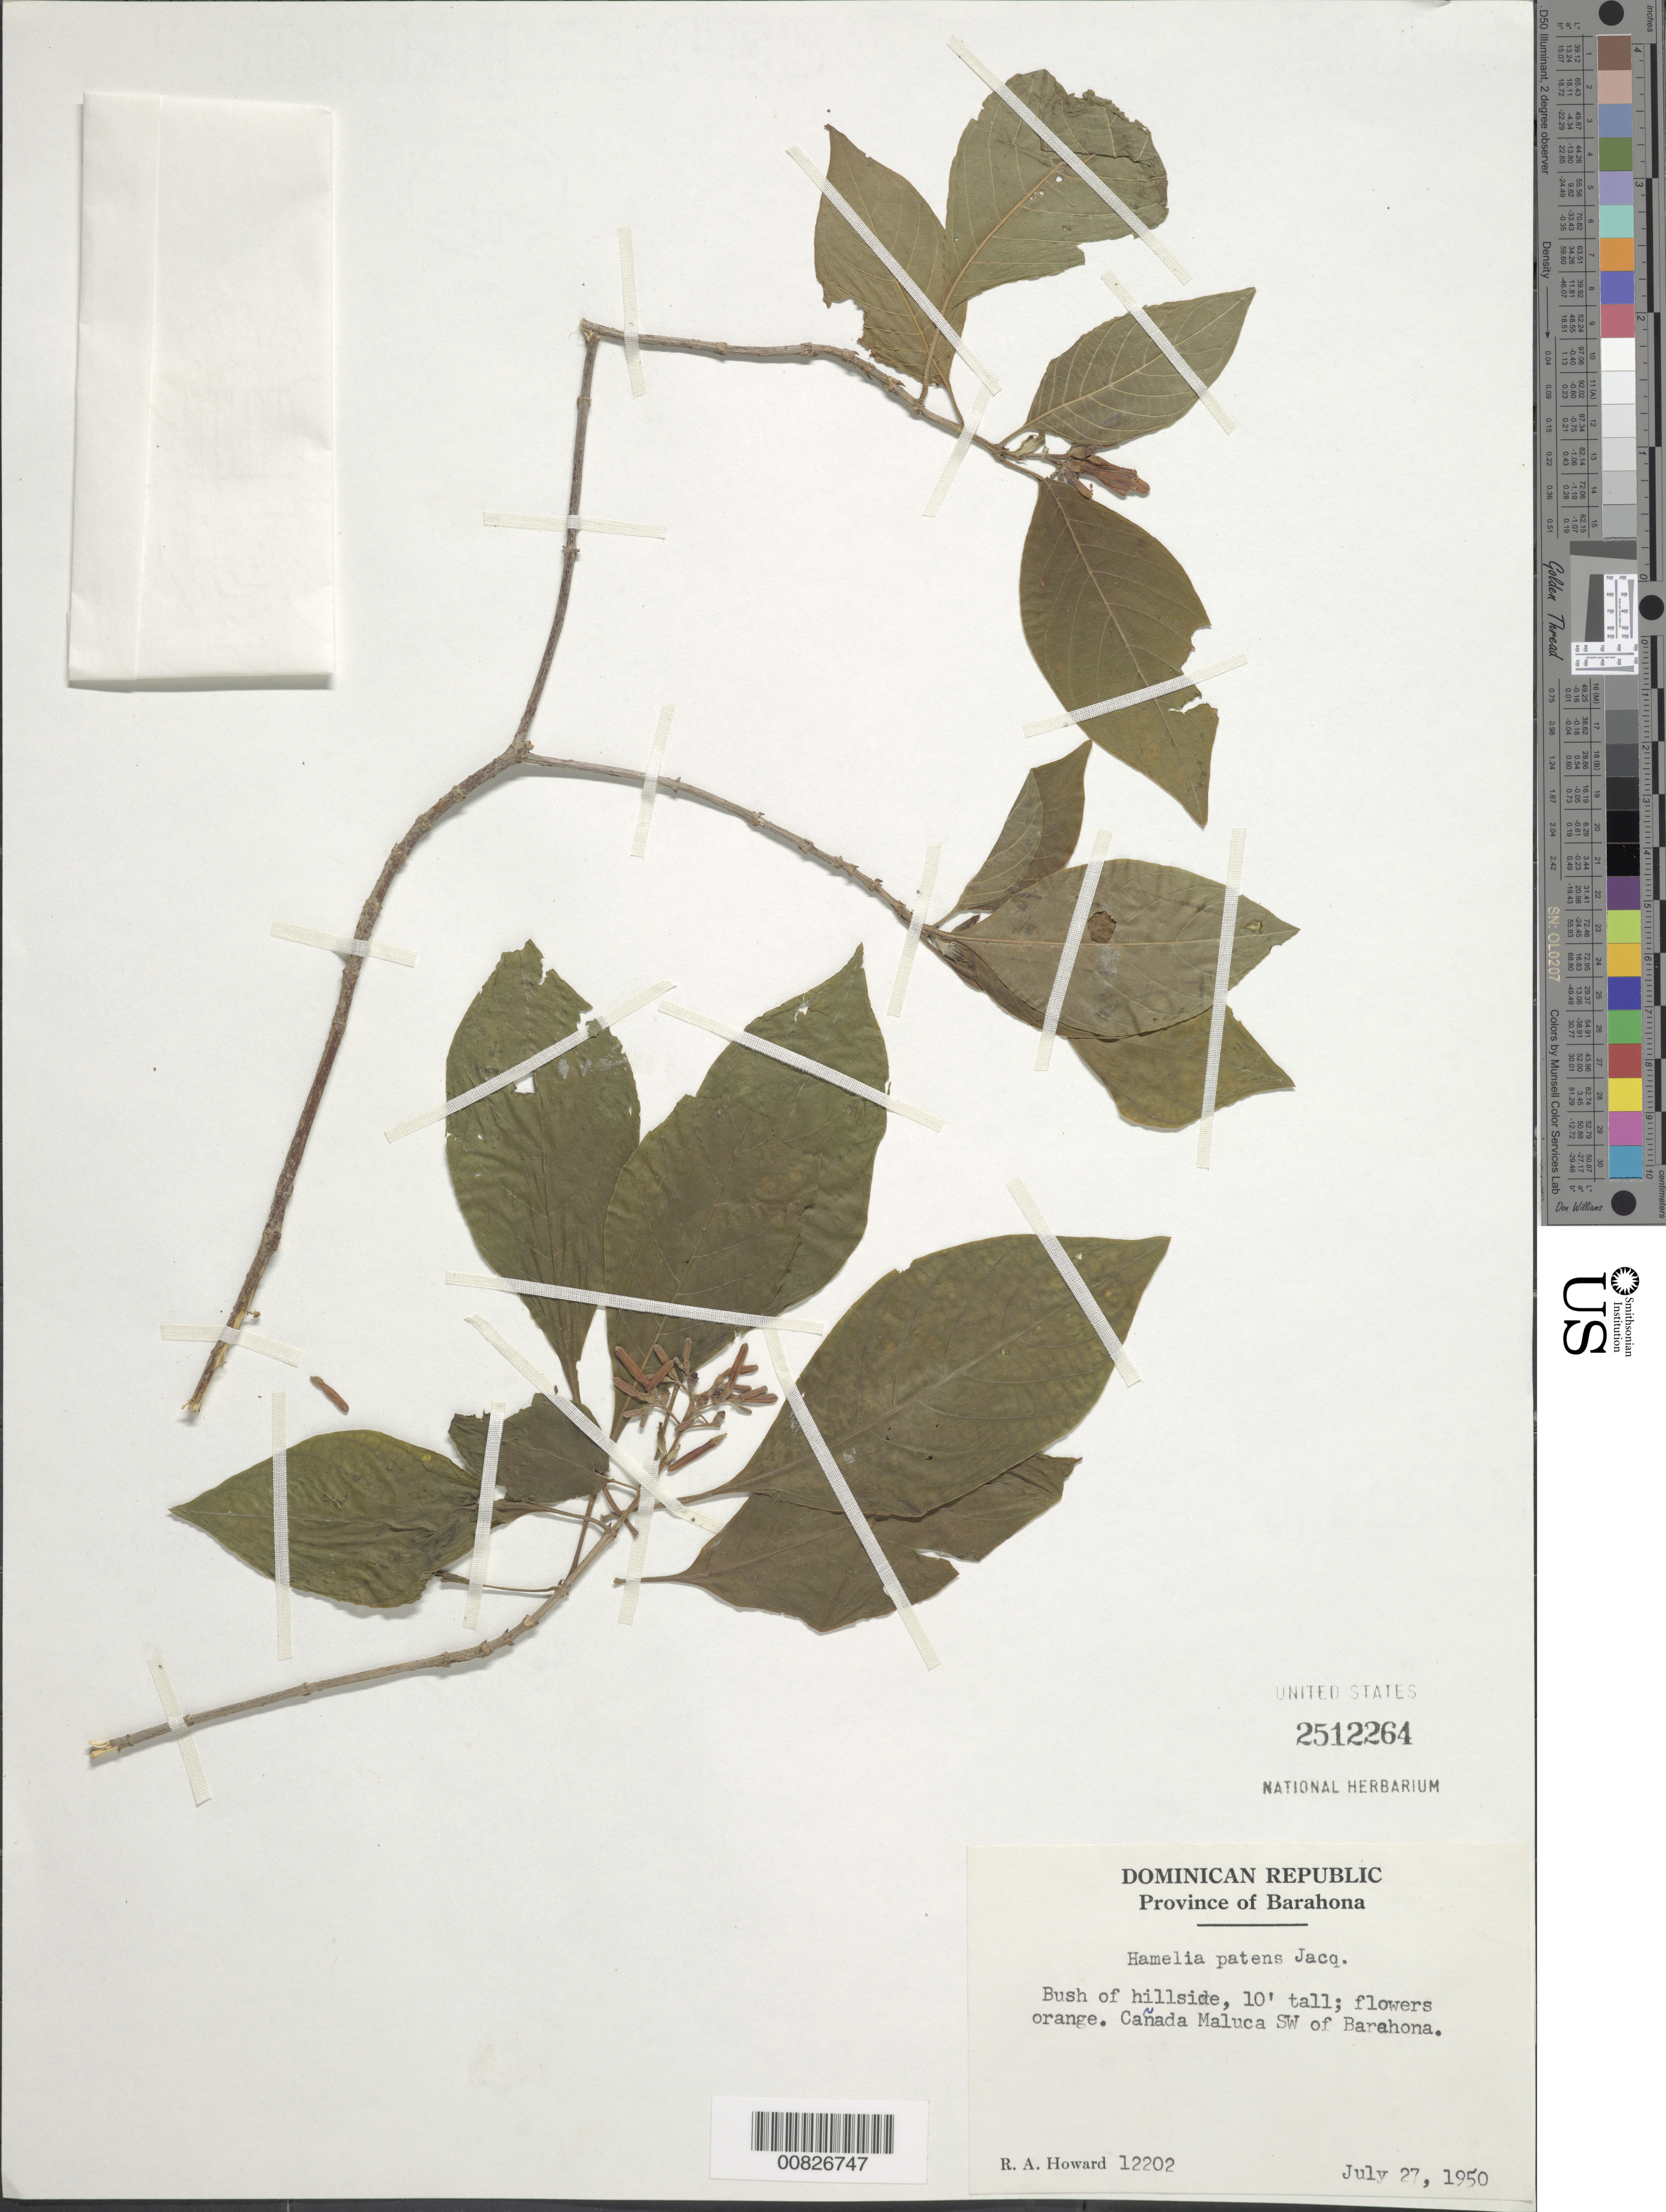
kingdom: Plantae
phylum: Tracheophyta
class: Magnoliopsida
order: Gentianales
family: Rubiaceae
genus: Hamelia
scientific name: Hamelia patens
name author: Jacq.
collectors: R. A. Howard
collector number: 12202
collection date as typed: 27 Jul 1950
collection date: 1950-07-27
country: Dominican Republic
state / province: Barahona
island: Hispaniola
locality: Cañada Maluca SW of Barahona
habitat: Hillside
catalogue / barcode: US 2512264